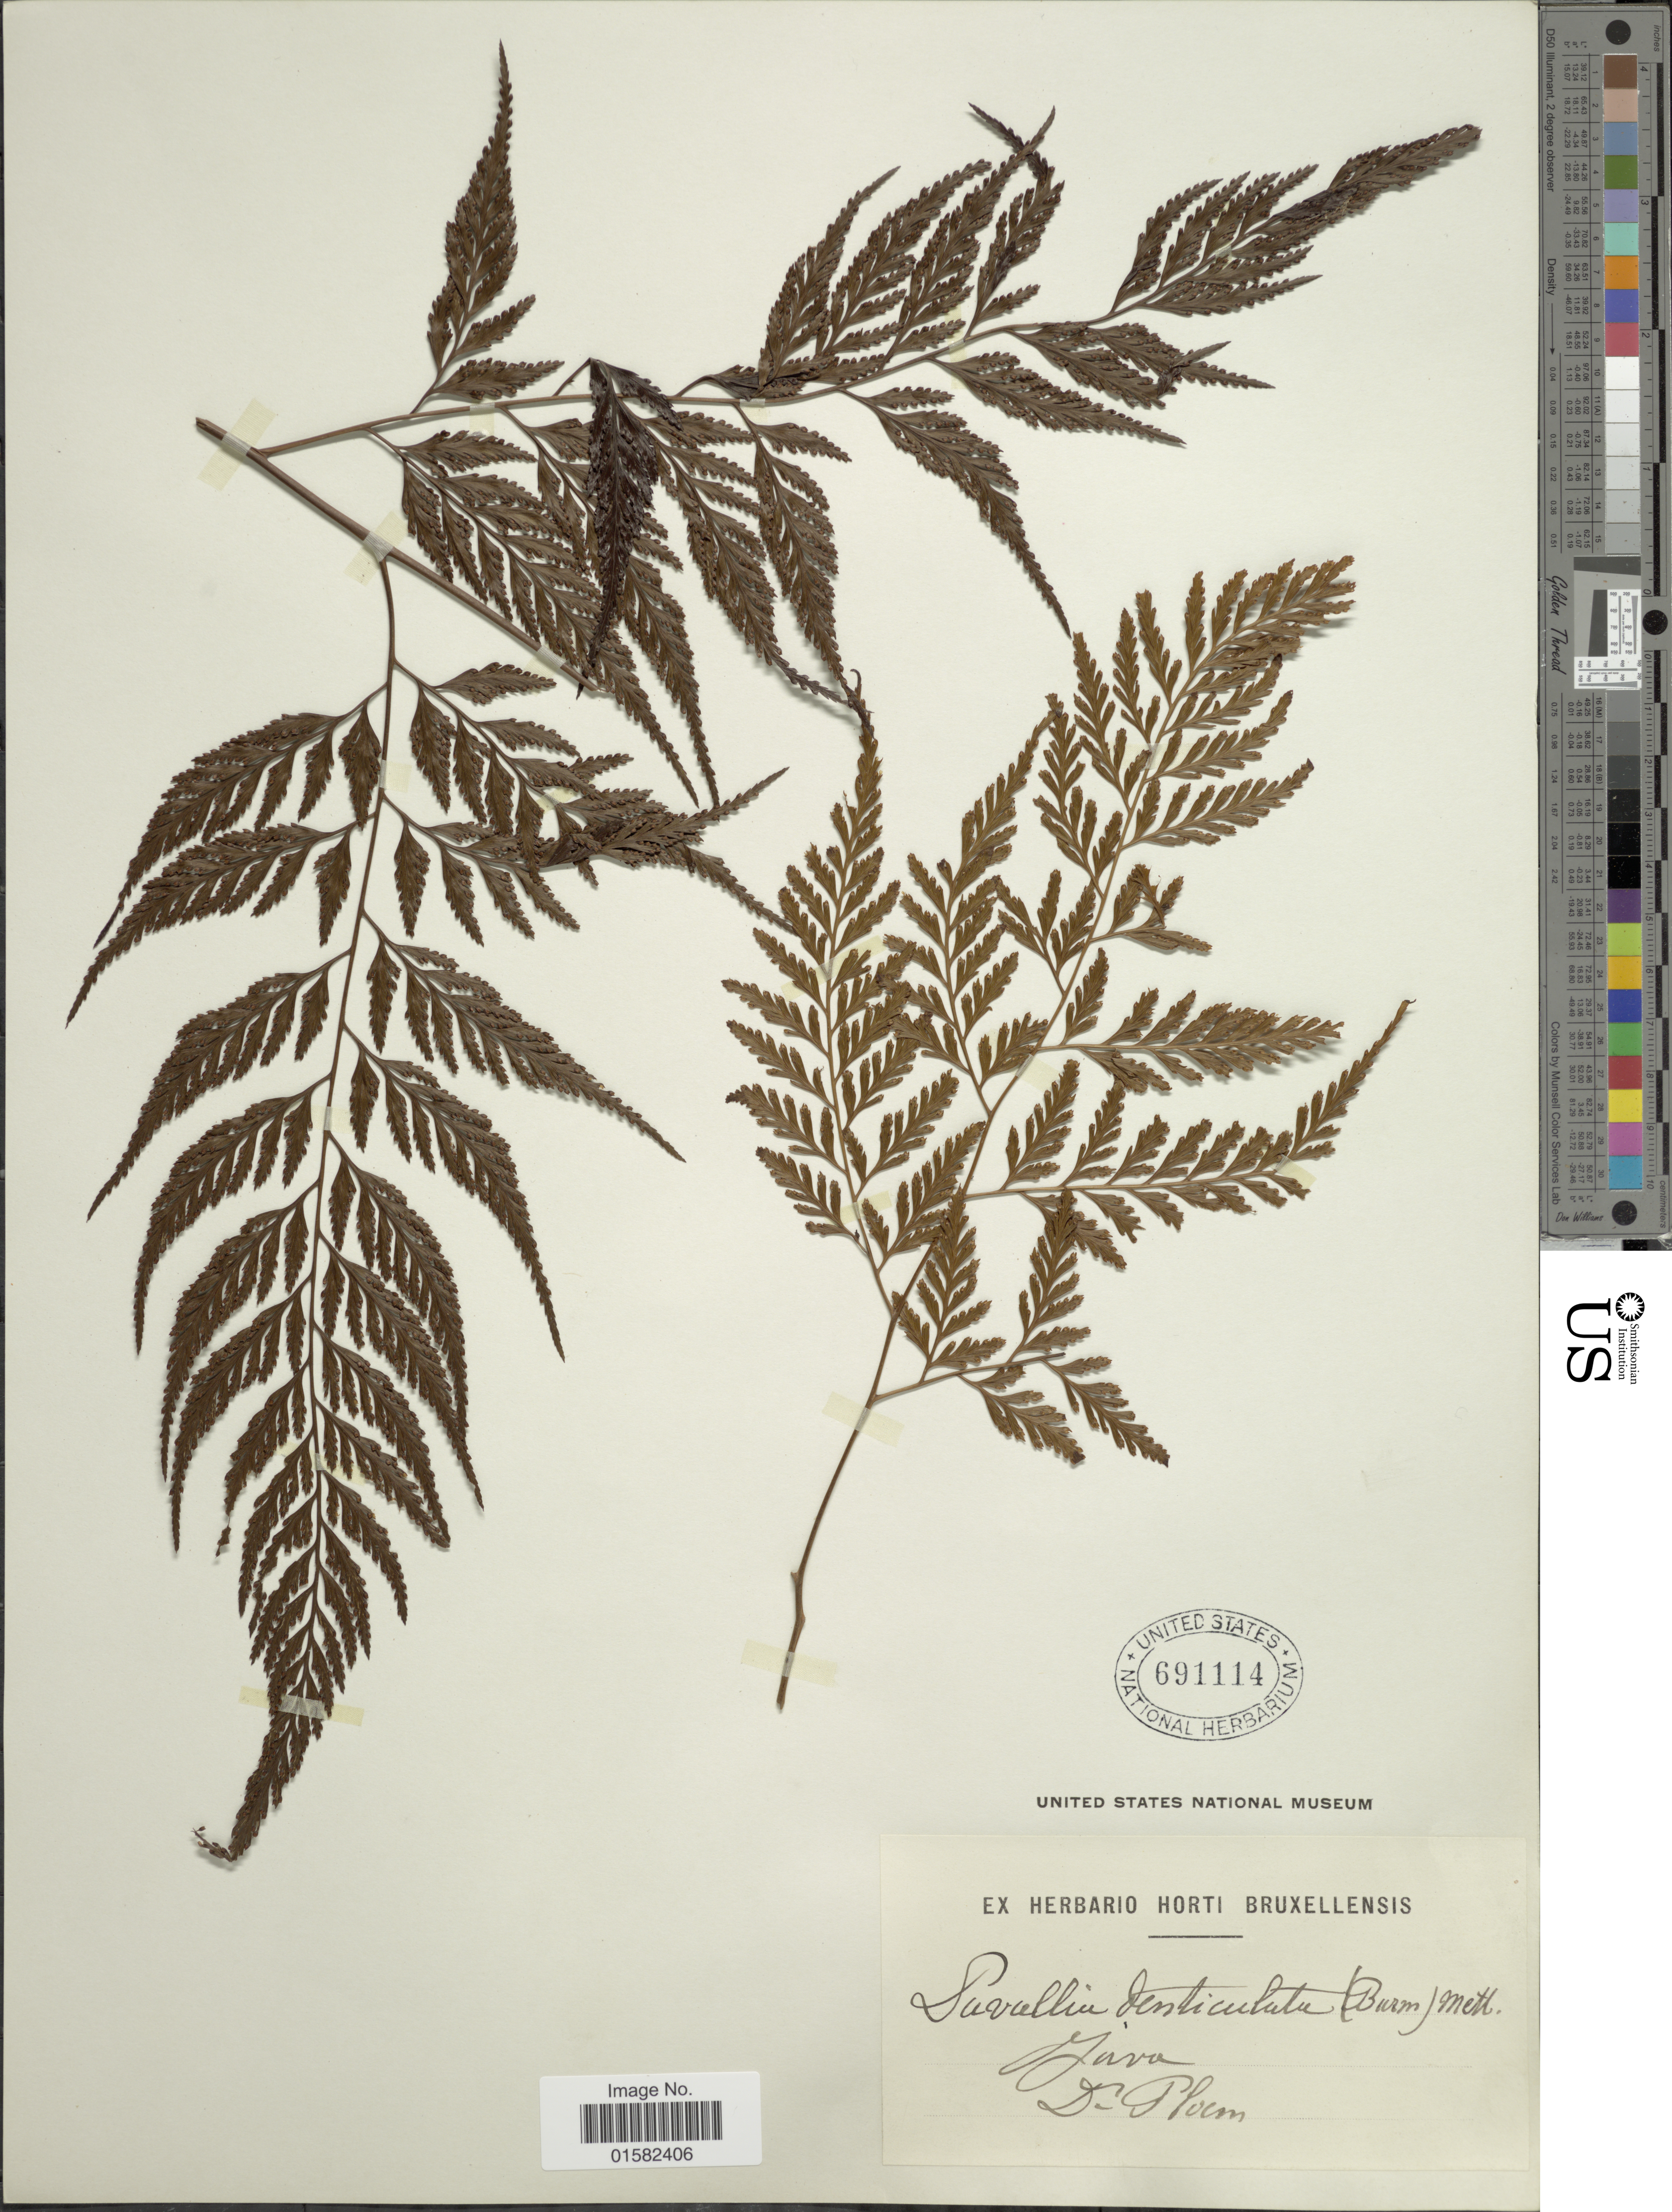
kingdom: Plantae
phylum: Tracheophyta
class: Polypodiopsida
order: Polypodiales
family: Davalliaceae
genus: Wibelia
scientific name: Wibelia denticulata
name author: (Burm. f.) M. Kato & Tsutsumi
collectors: -. Ploem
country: Indonesia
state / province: Java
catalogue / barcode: US 691114